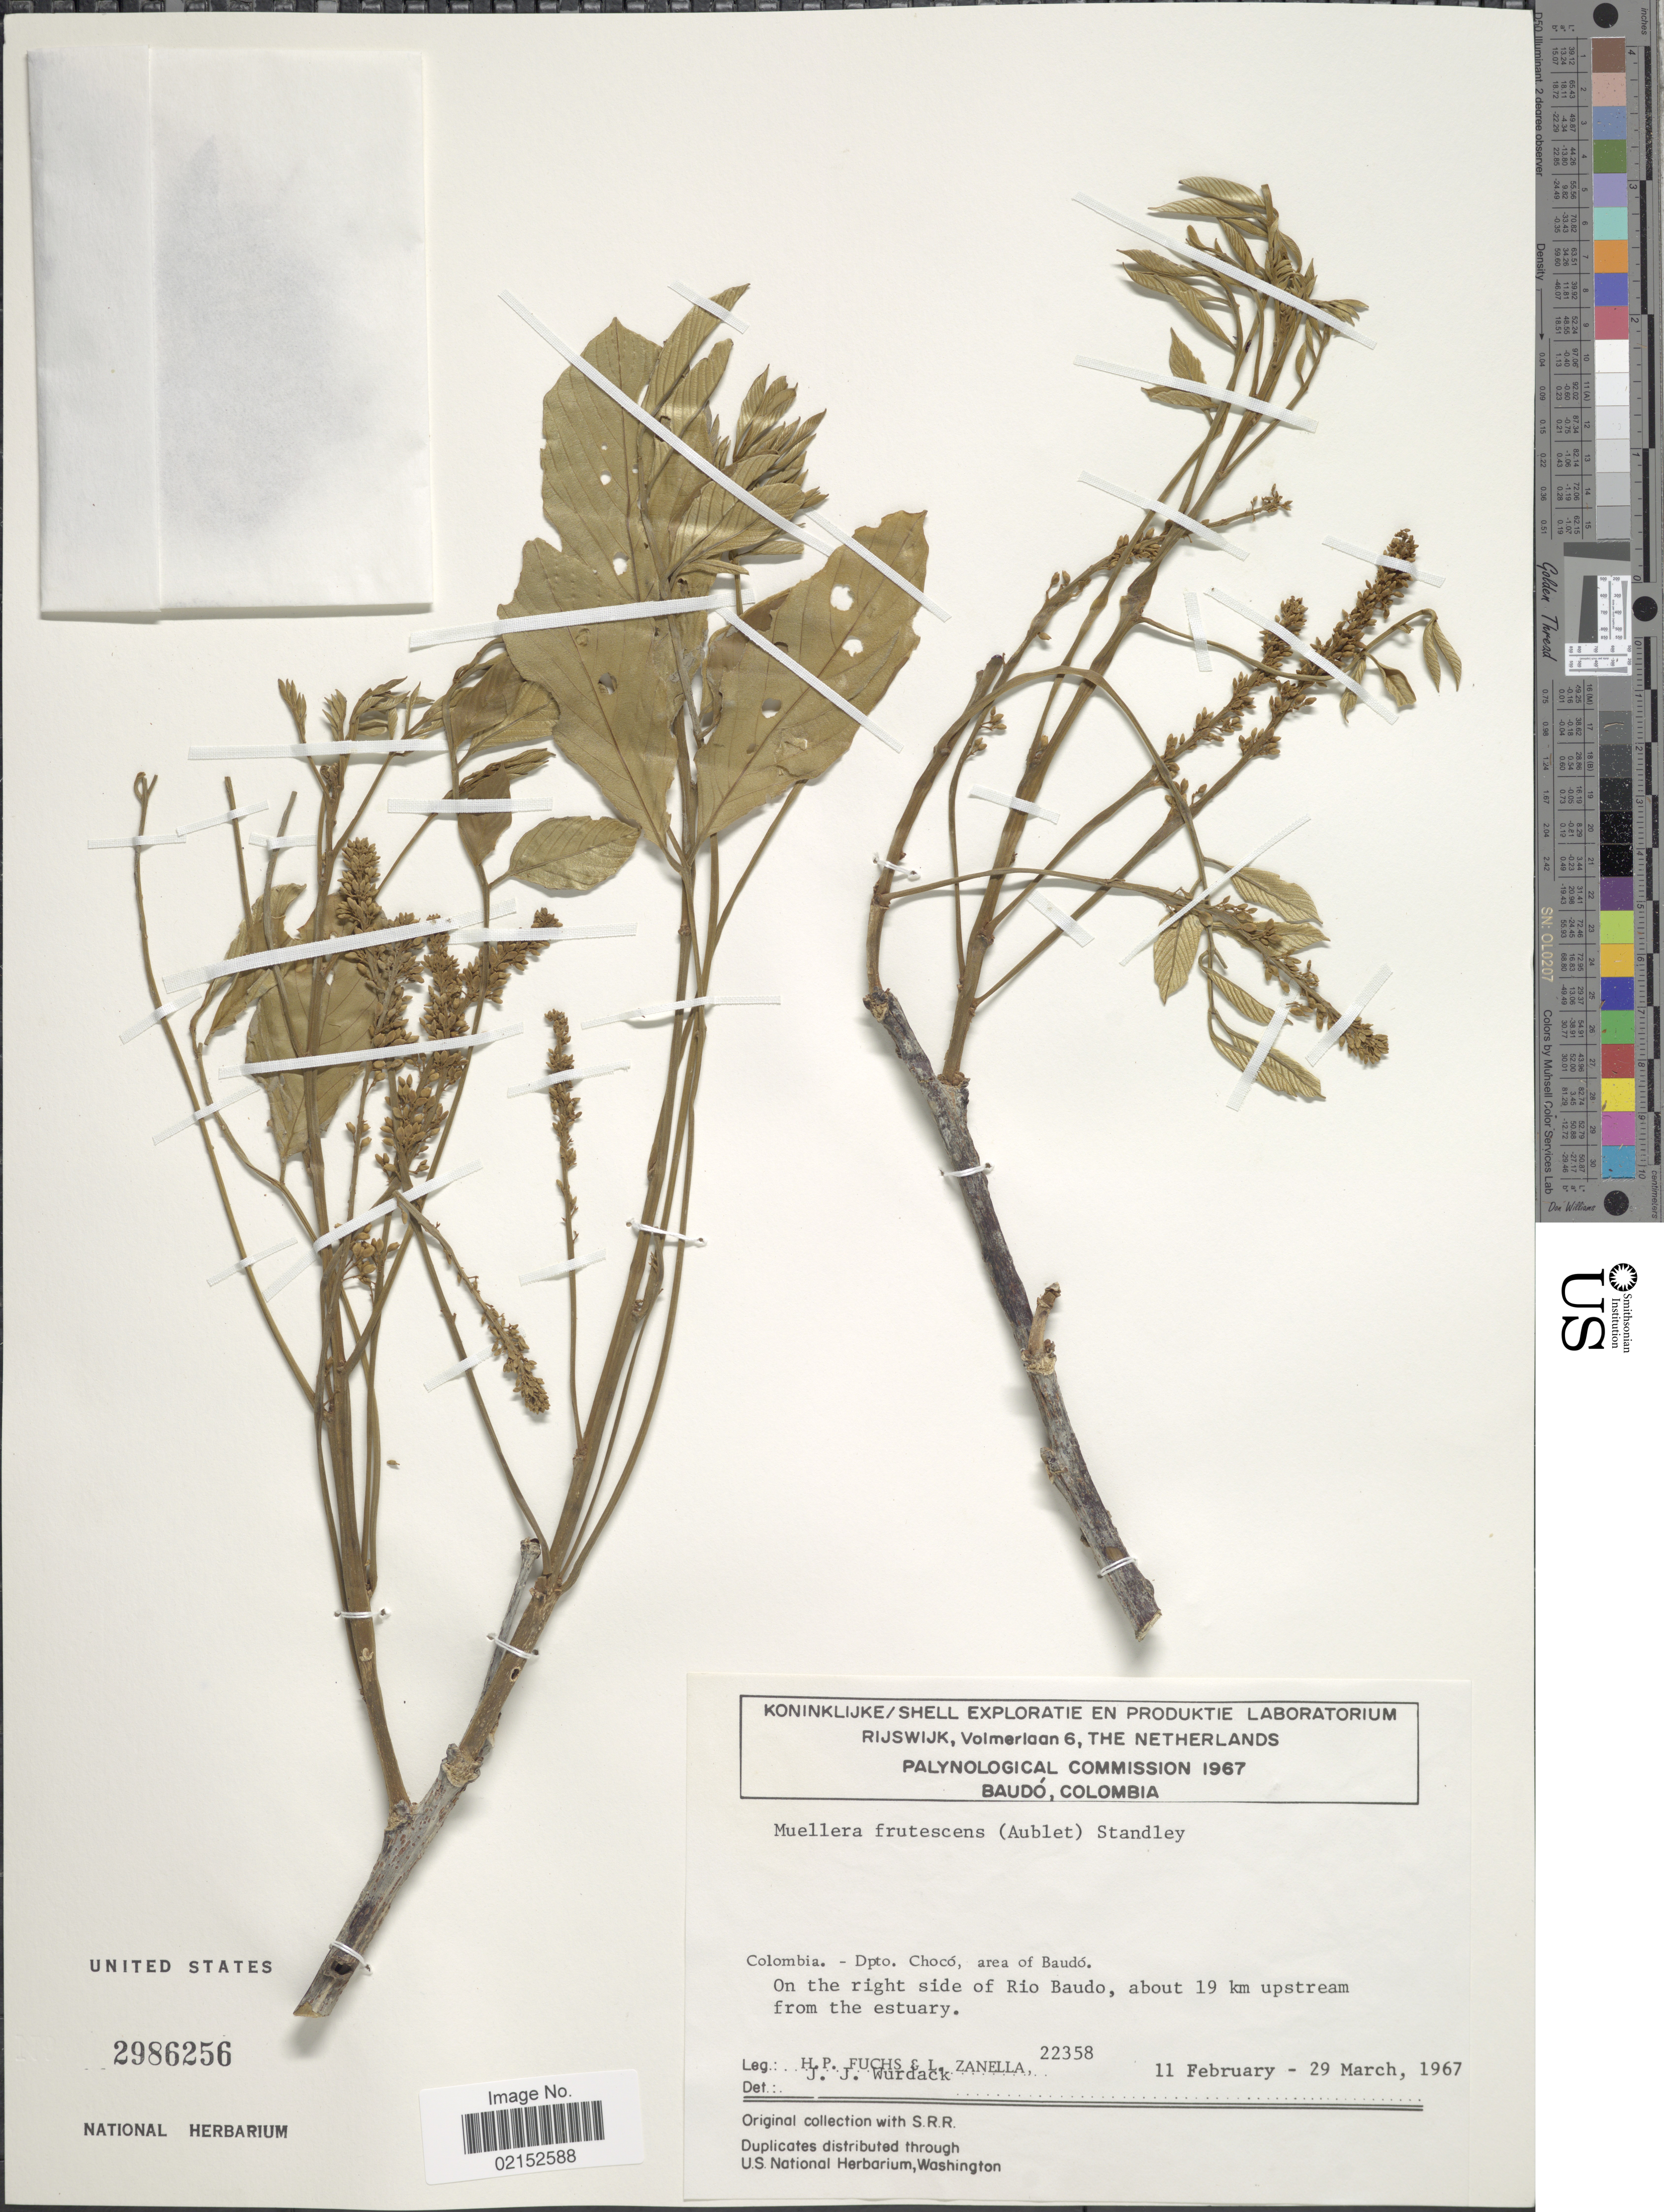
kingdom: Plantae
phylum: Tracheophyta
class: Magnoliopsida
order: Fabales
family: Fabaceae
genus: Muellera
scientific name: Muellera frutescens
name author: (Aubl.) Standl.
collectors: H. P. Fuchs & L. Zanella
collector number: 22358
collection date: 1967-02-11/1967-03-29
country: Colombia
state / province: Chocó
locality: Area of Baudo. On the right side of Rio Baudo, about 19 km upstream from the estuary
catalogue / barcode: US 2986256